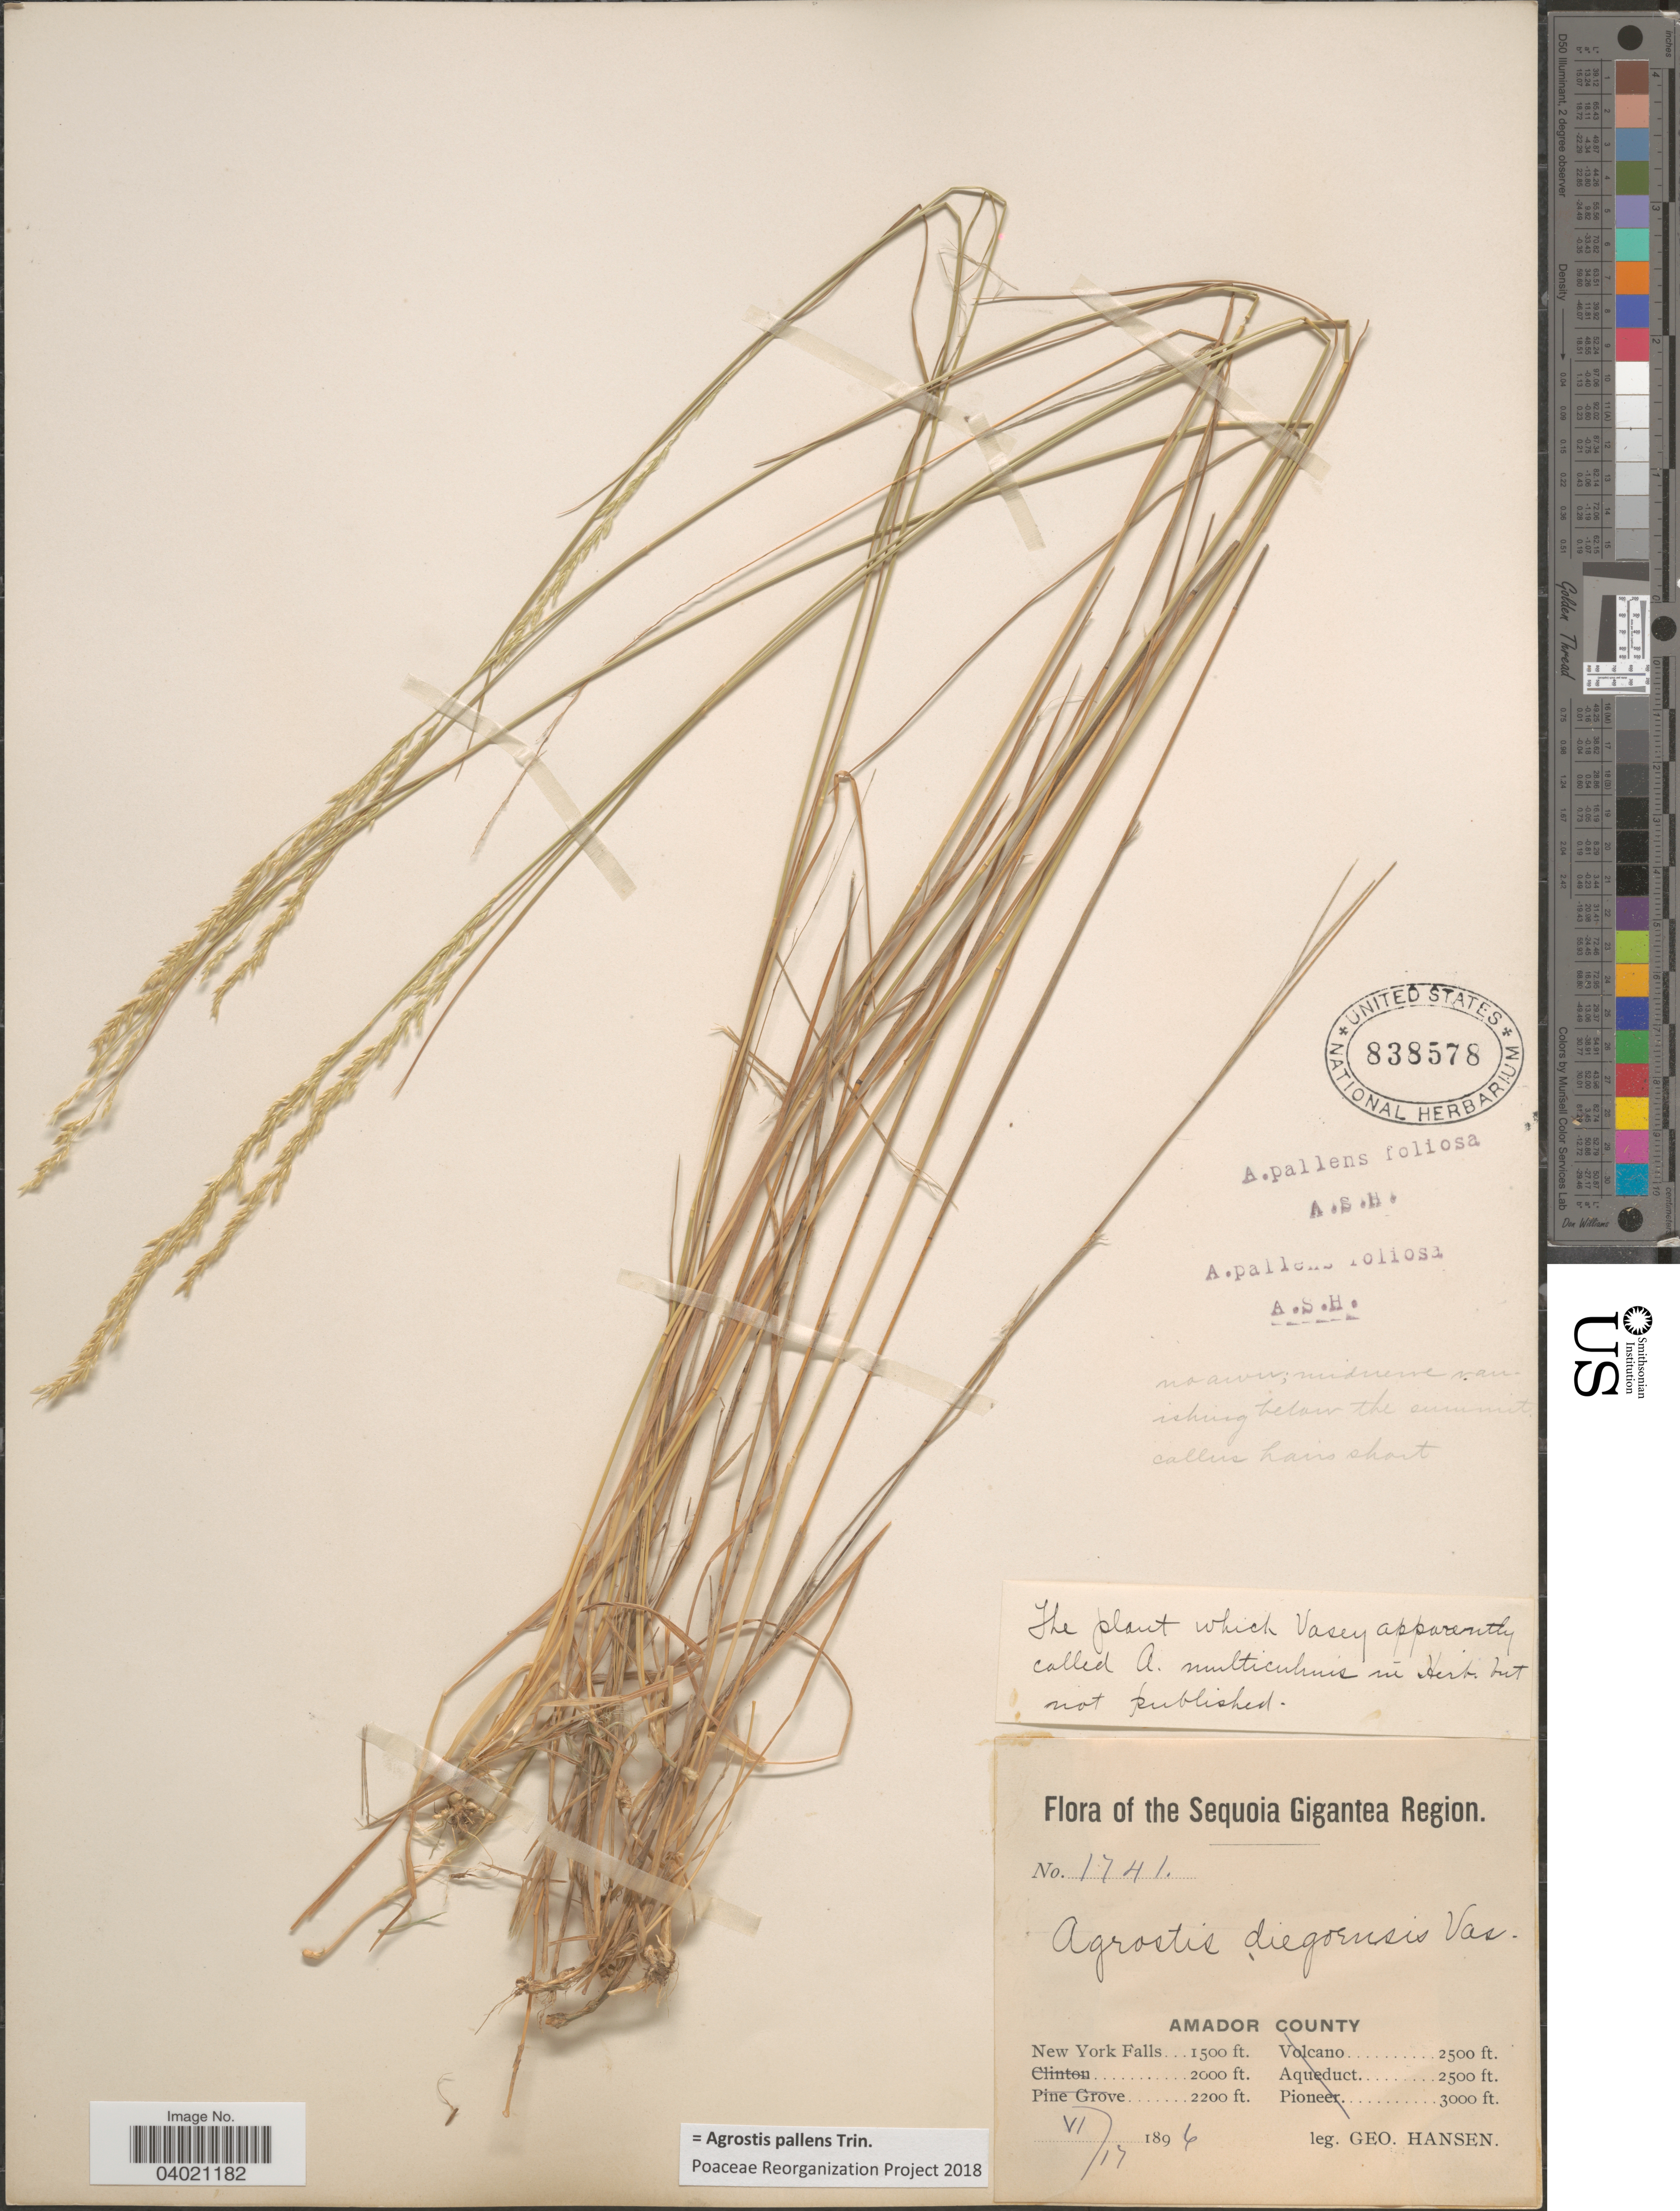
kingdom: Plantae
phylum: Tracheophyta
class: Liliopsida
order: Poales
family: Poaceae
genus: Agrostis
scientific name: Agrostis pallens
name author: Trin.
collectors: G. Hansen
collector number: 1741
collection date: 1896-06-17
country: United States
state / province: New York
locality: The Sequoia Gigantea Region. Amador County. New York Falls.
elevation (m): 457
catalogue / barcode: US 838578